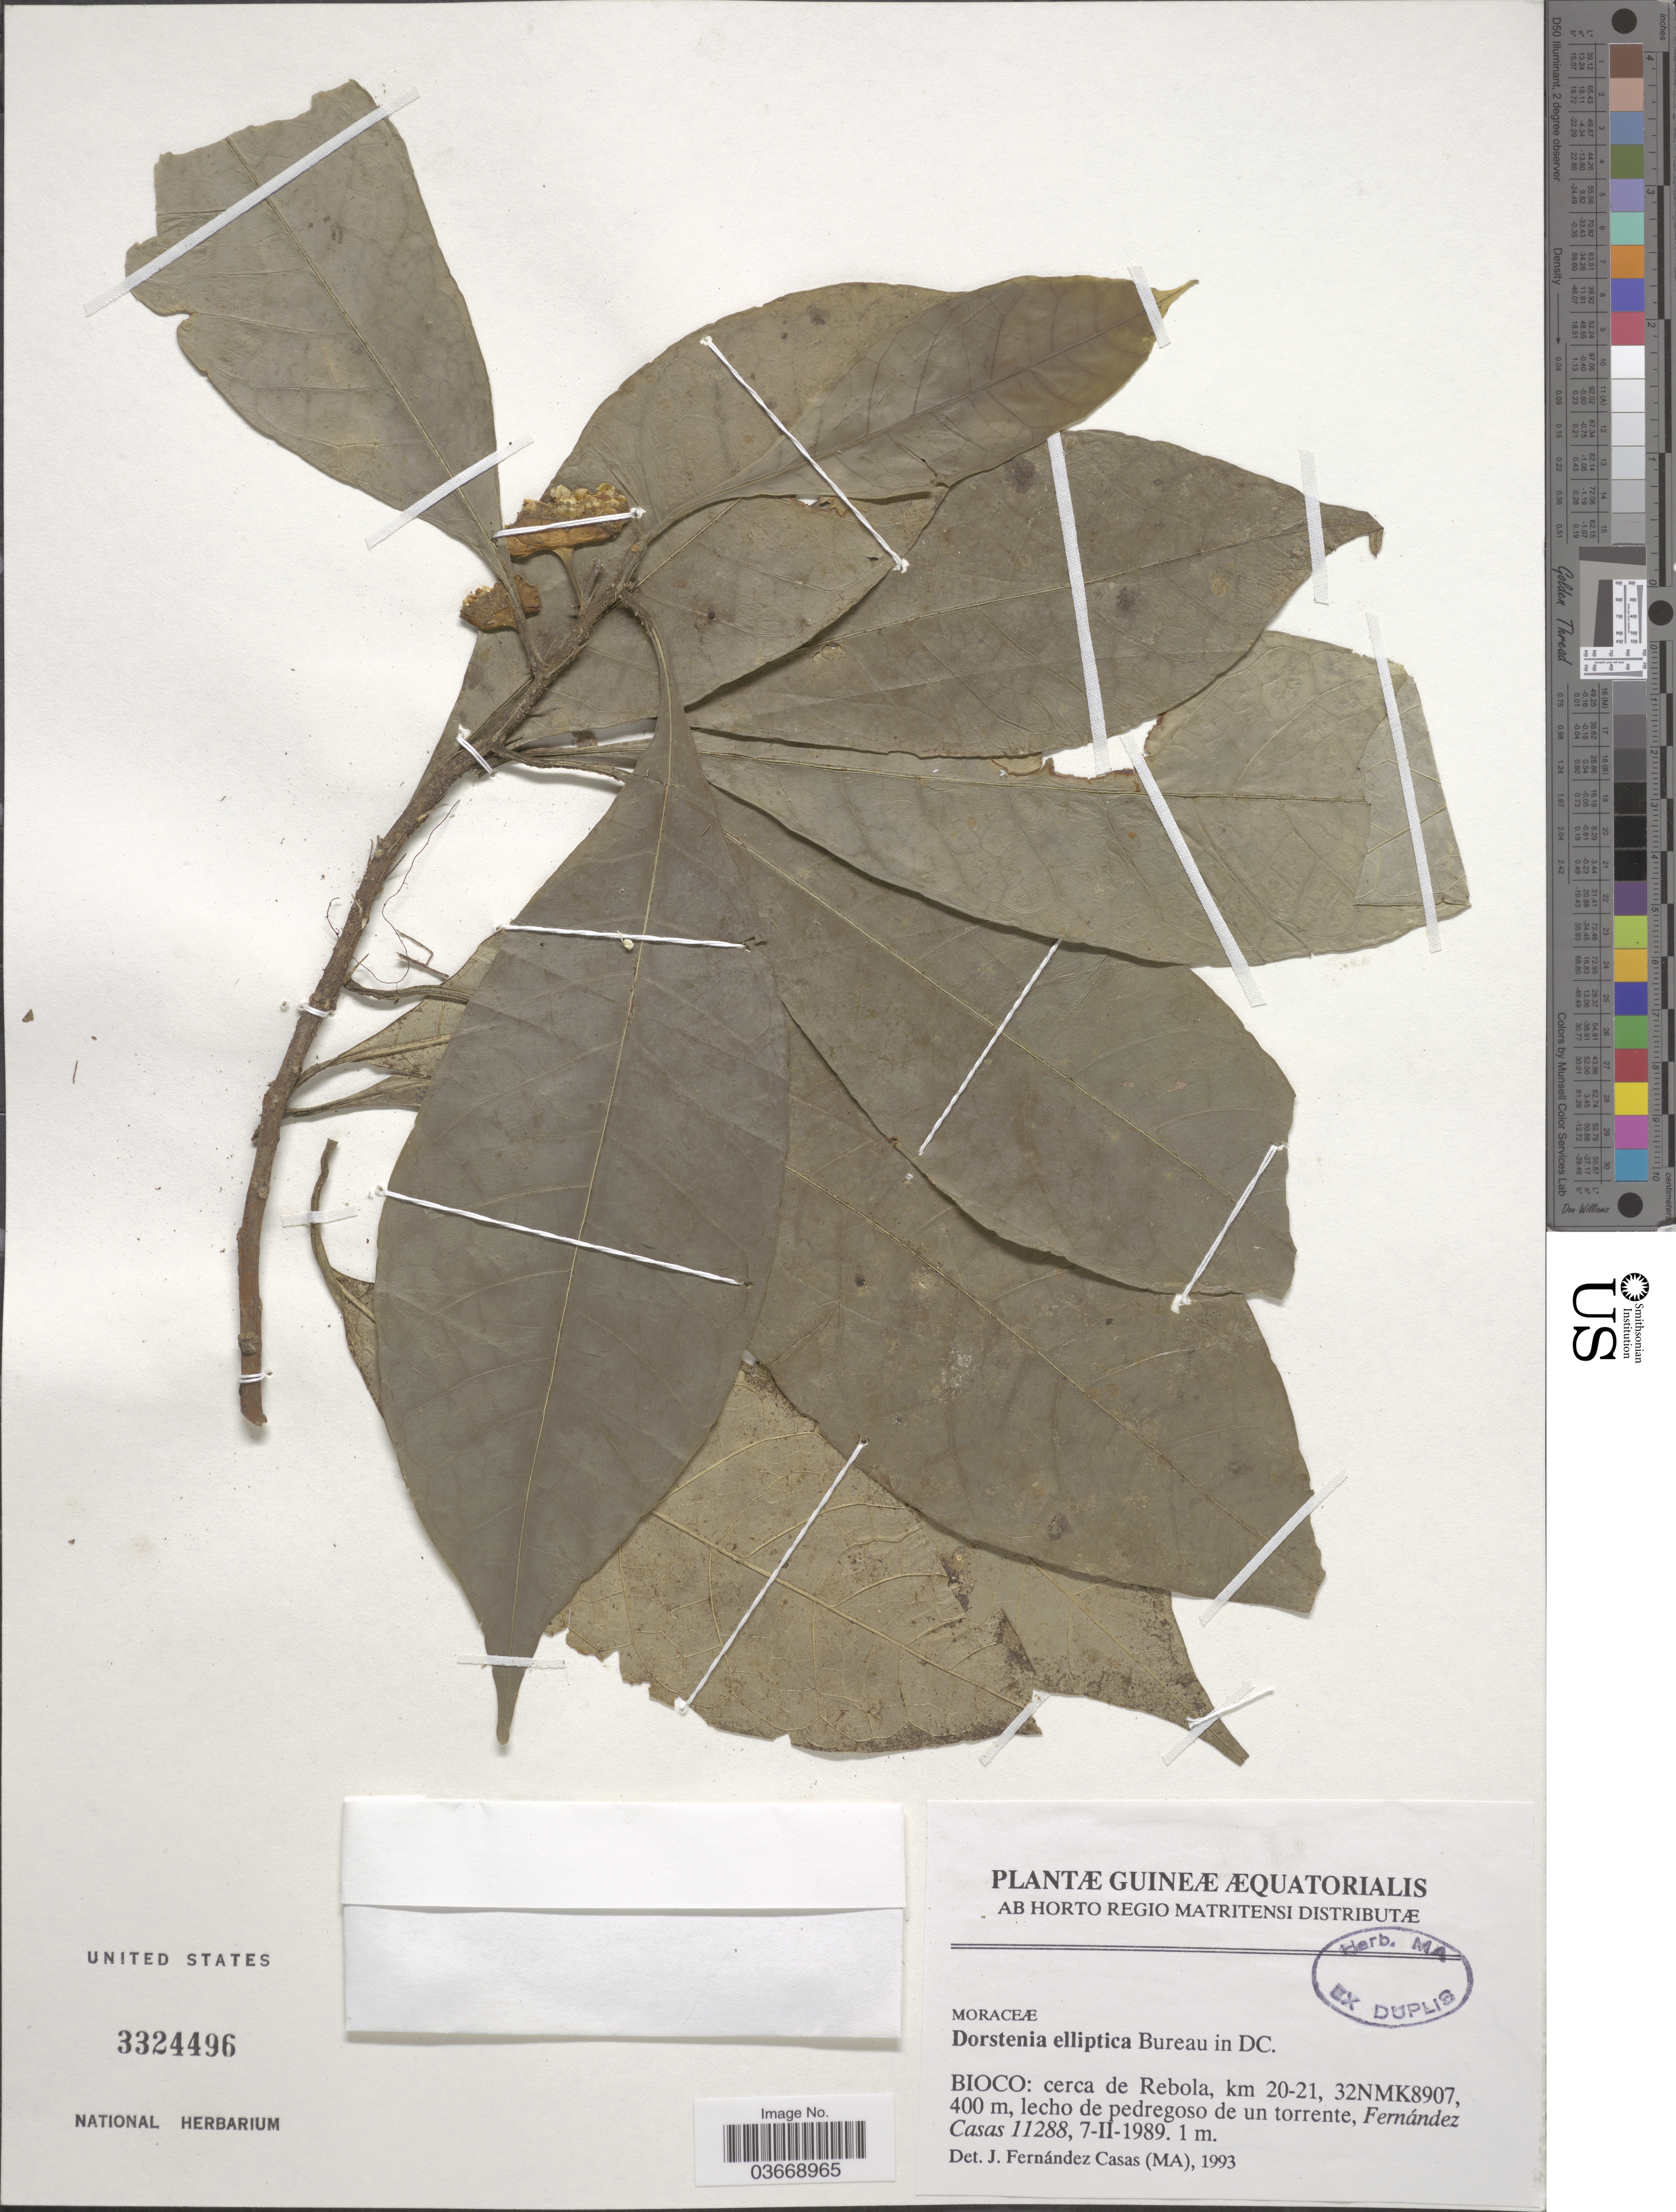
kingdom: Plantae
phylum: Tracheophyta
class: Magnoliopsida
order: Rosales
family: Moraceae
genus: Dorstenia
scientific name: Dorstenia elliptica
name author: Bureau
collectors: C. Fernández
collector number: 11288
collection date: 1989-02-07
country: Equatorial Guinea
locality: Guineæ Æquatorialis. Bioco: cerca de Rebola, km 20-21, 32NMK8907.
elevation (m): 400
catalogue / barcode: US 3324496